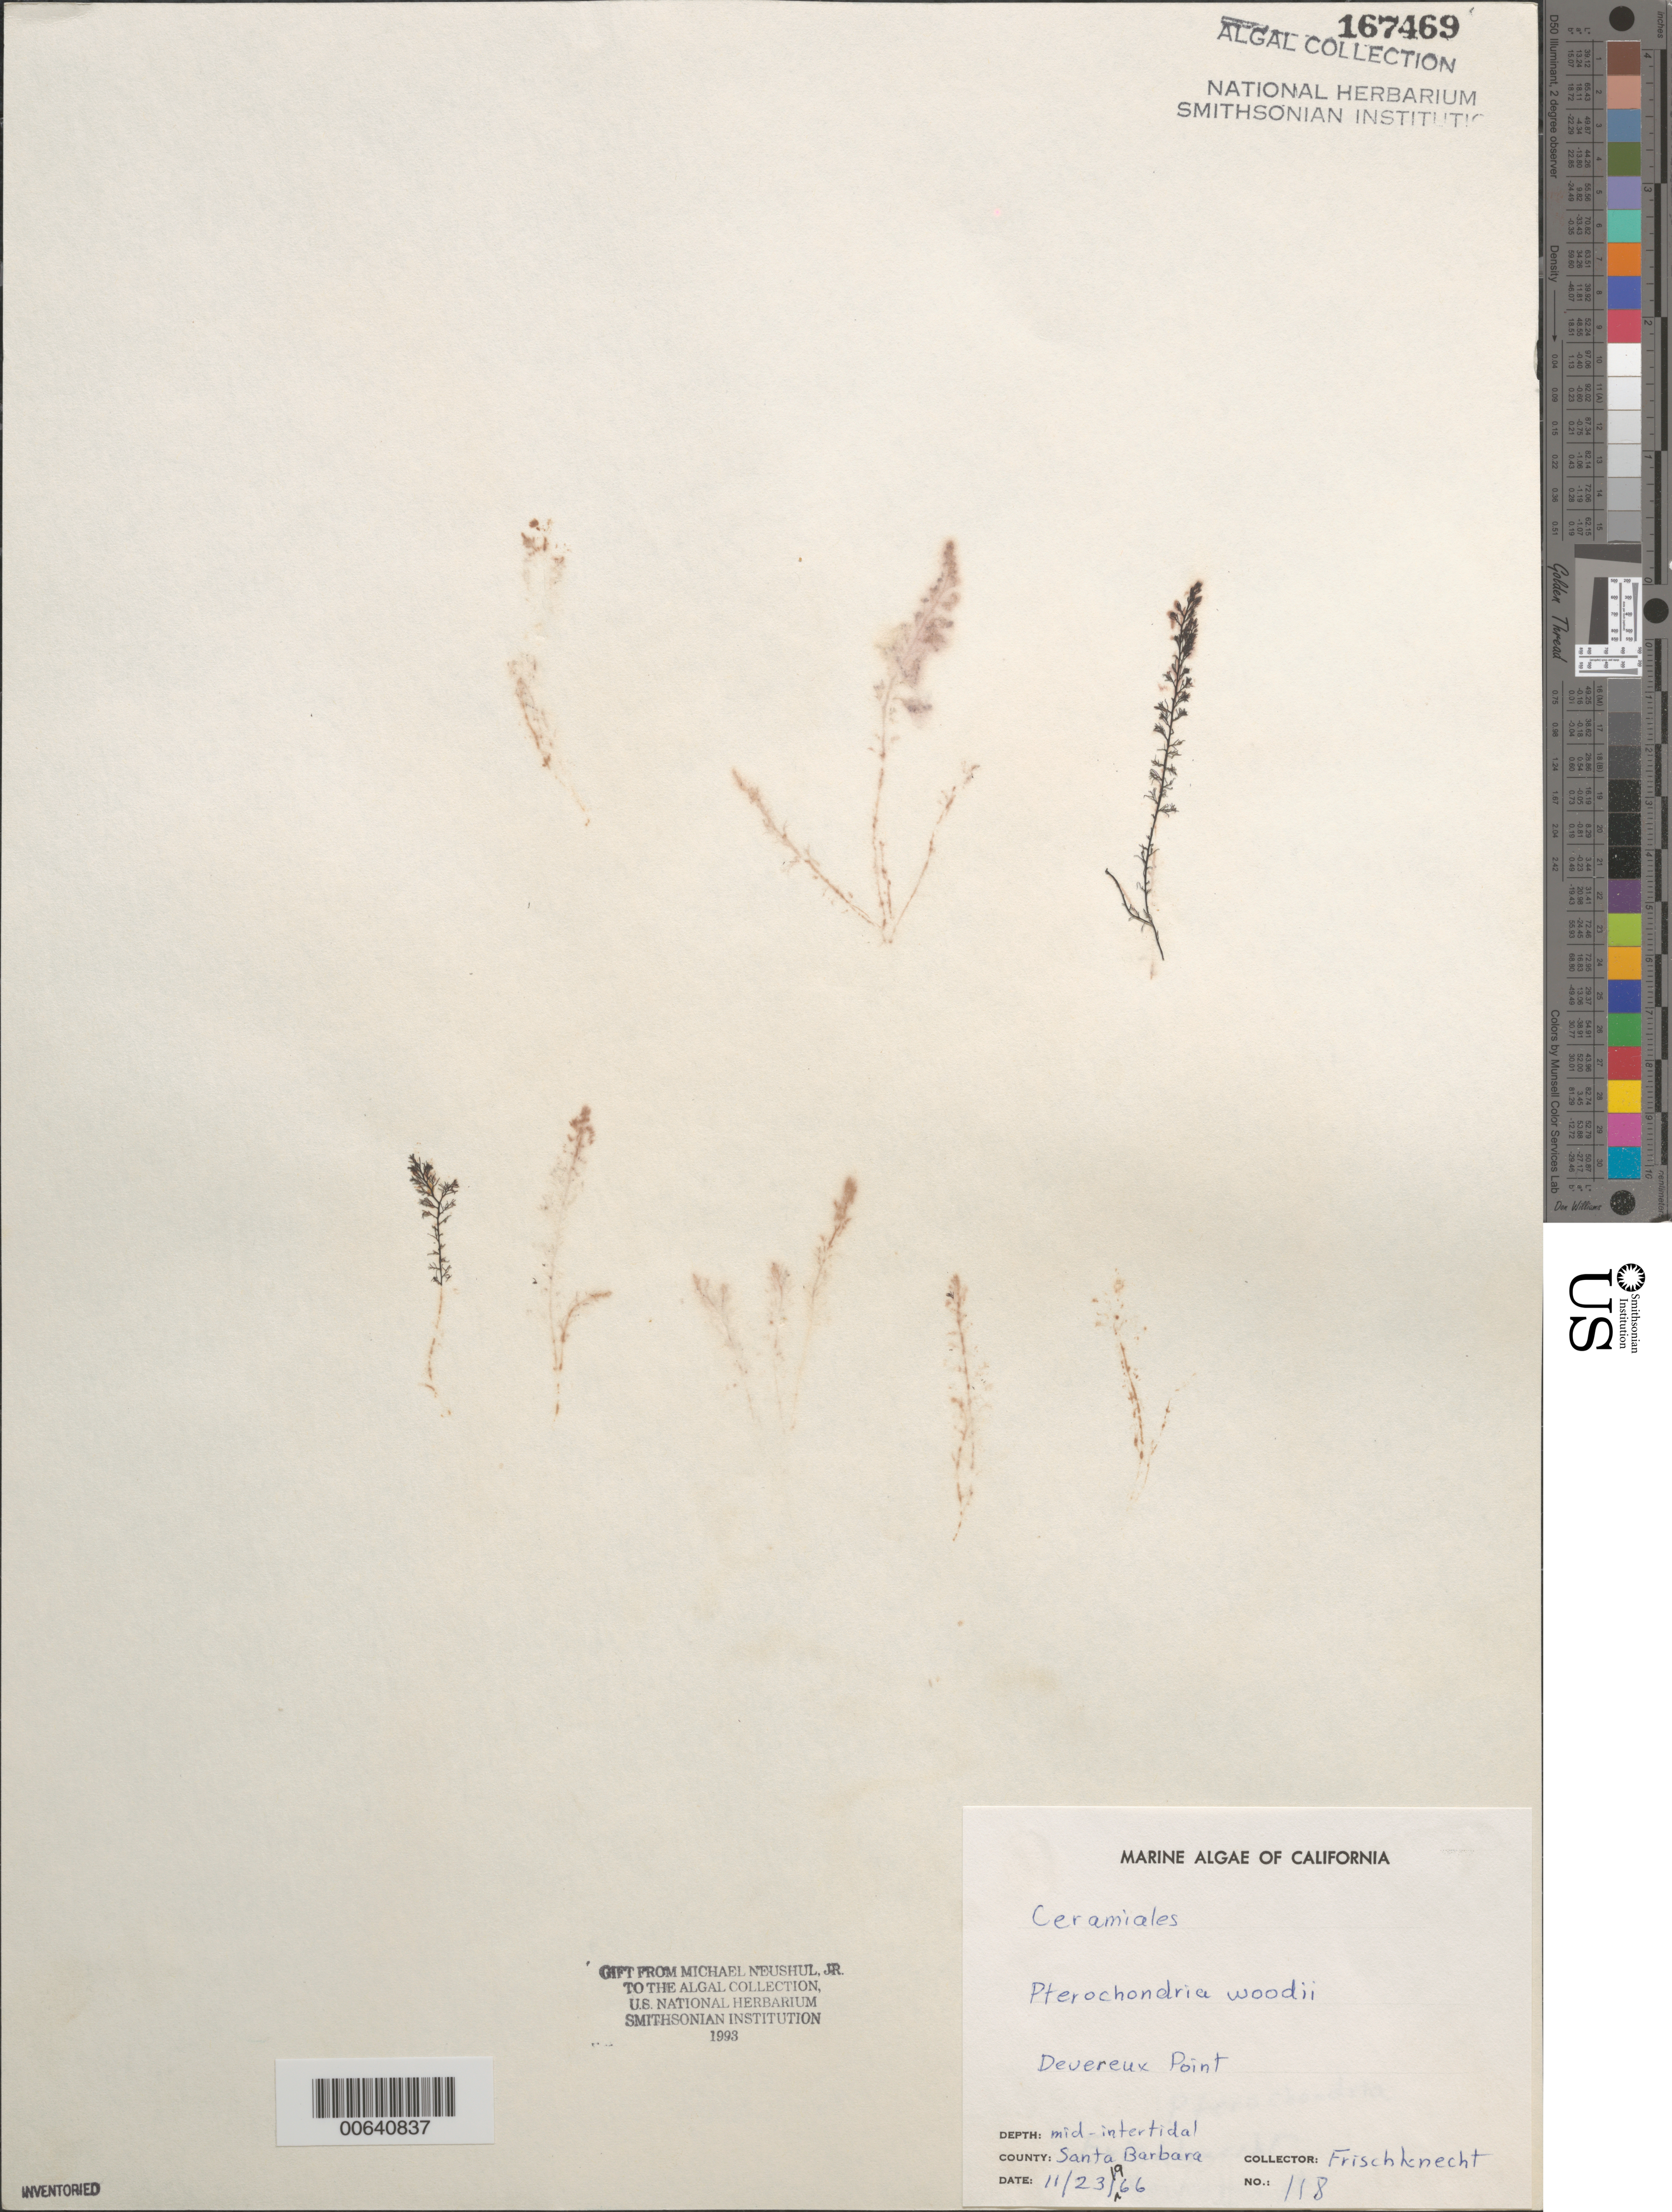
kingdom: Plantae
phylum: Rhodophyta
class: Florideophyceae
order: Ceramiales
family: Rhodomelaceae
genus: Pterochondria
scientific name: Pterochondria woodii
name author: (Harv.) Hollenb.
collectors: -. Frischknecht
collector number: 118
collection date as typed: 23 Nov 1966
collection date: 1966-11-23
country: United States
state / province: California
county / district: Santa Barbara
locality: Devereux Point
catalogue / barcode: US 167469